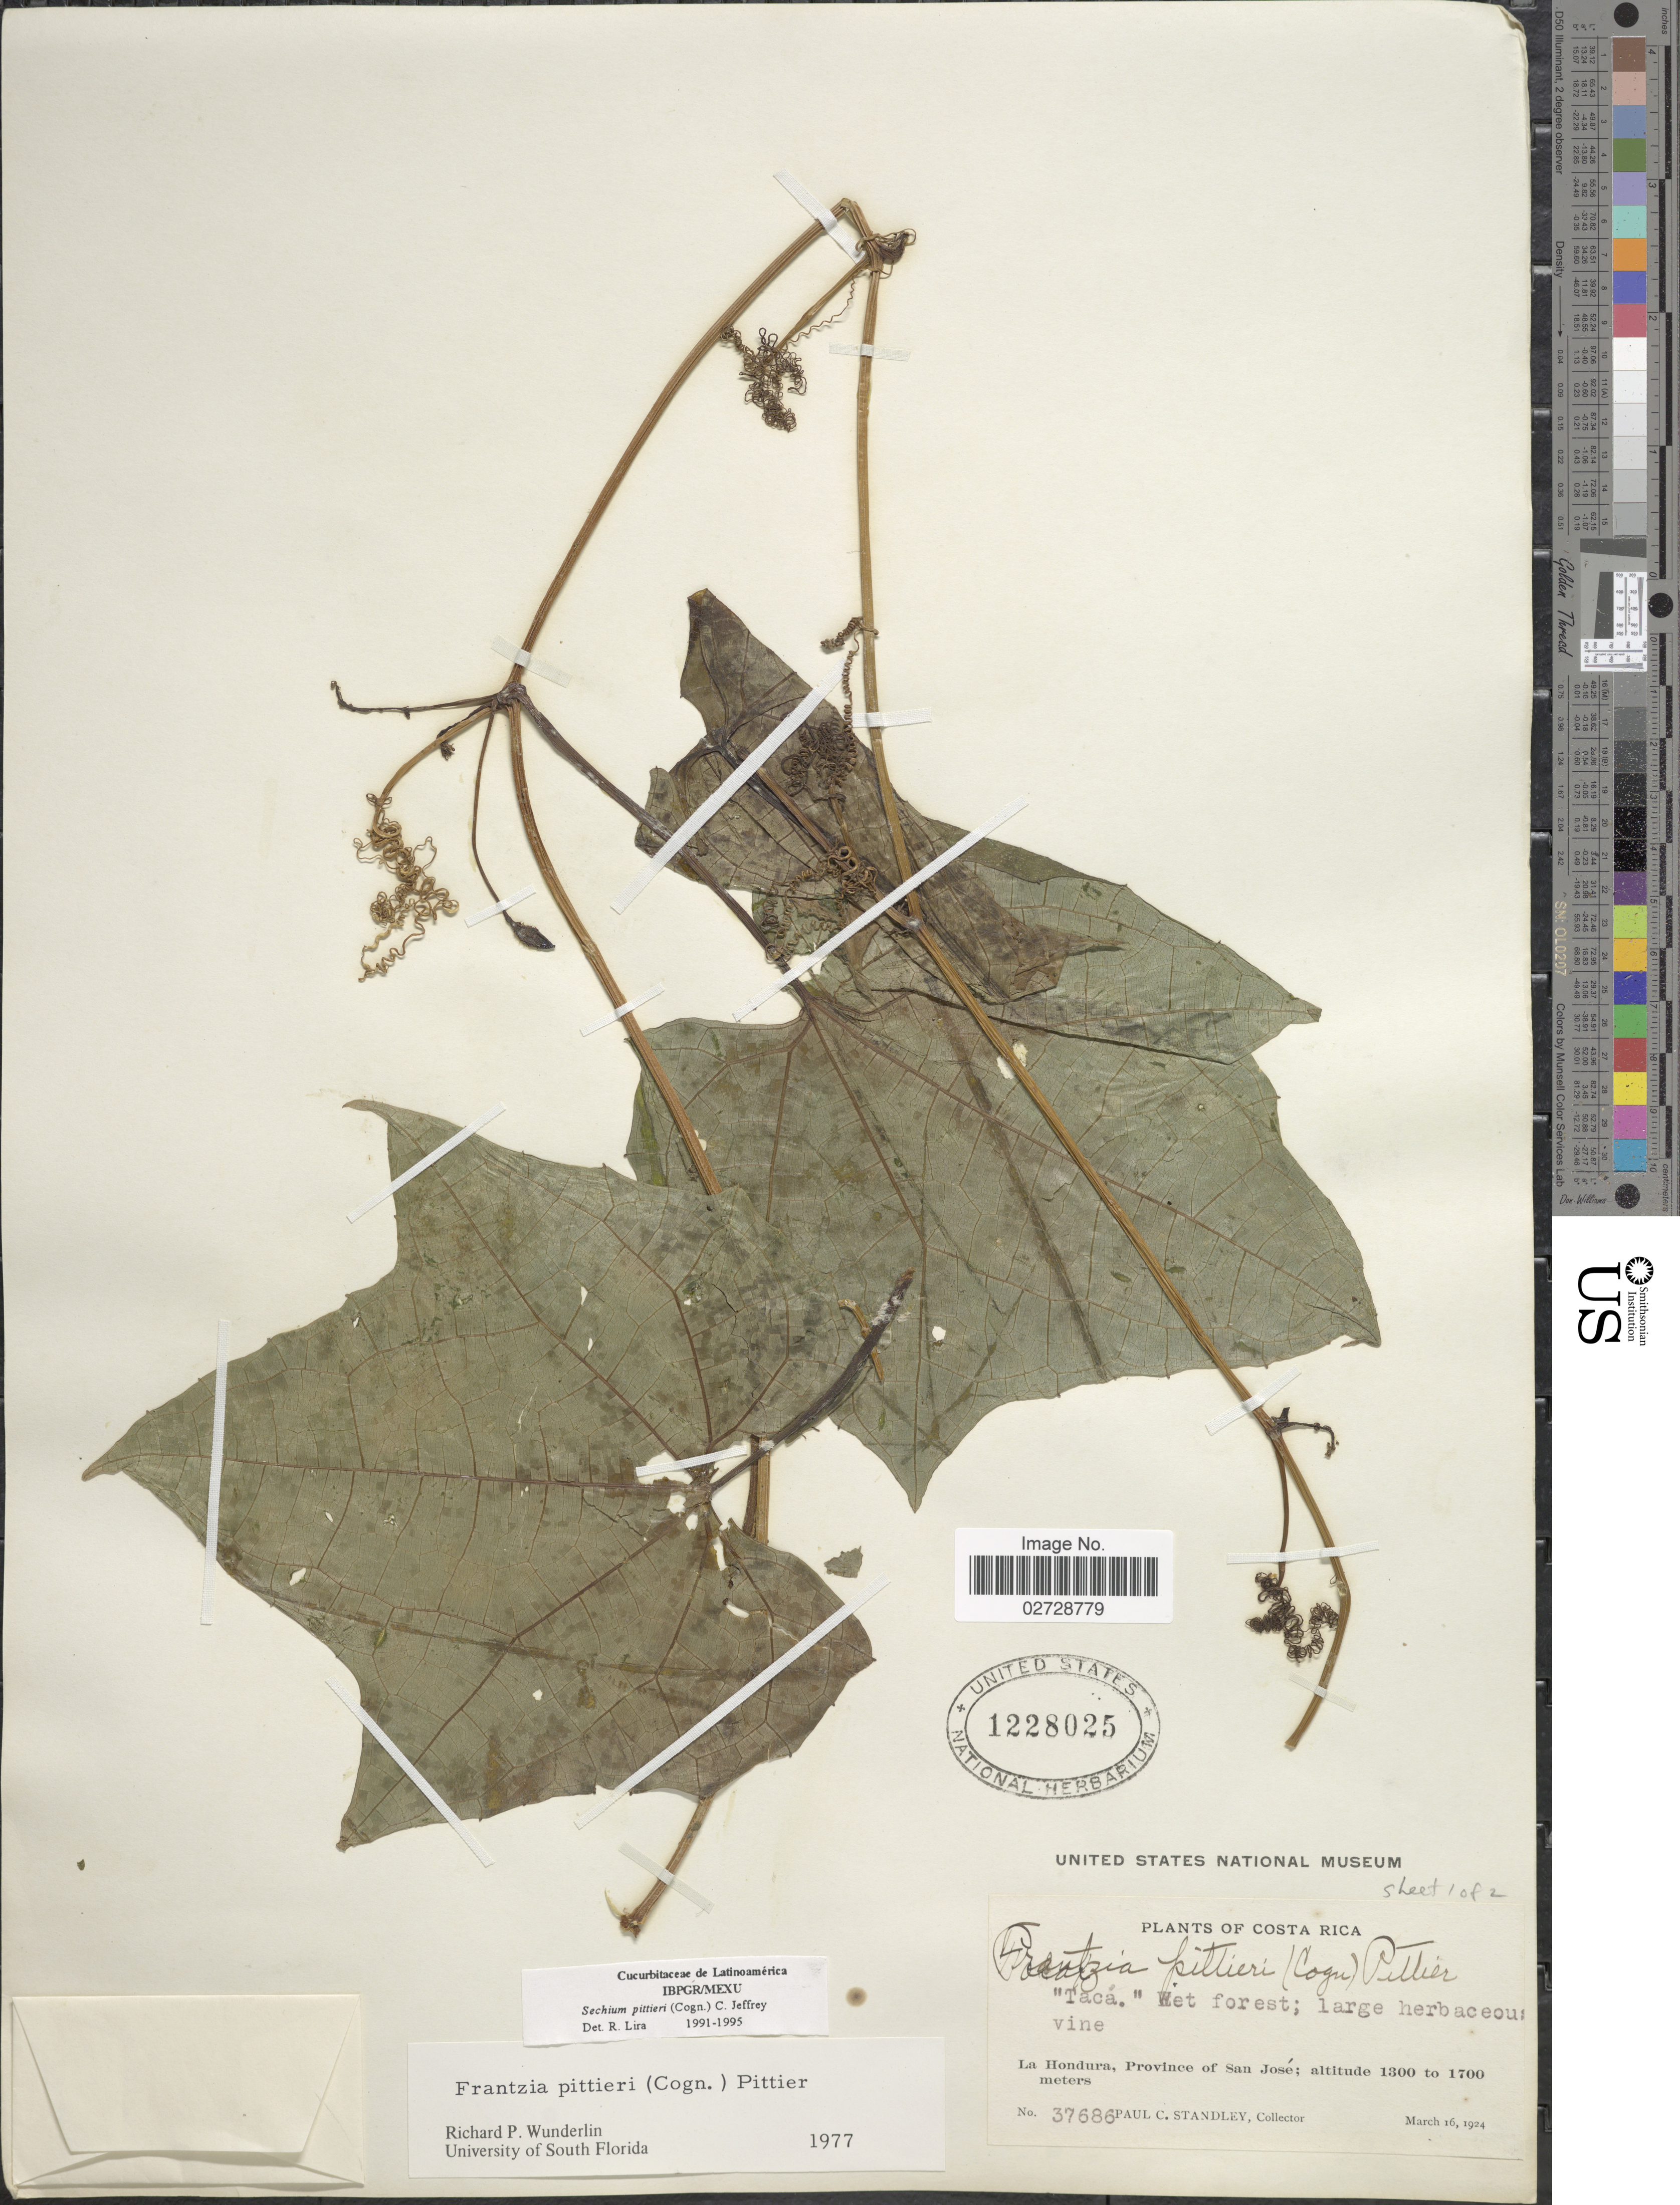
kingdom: Plantae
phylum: Tracheophyta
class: Magnoliopsida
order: Cucurbitales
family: Cucurbitaceae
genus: Sechium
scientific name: Sechium pittieri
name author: (Cogn.) C. Jeffrey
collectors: P. C. Standley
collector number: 37686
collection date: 1924-03-16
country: Costa Rica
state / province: San José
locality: La Hondura.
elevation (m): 1300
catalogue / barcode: US 1228025